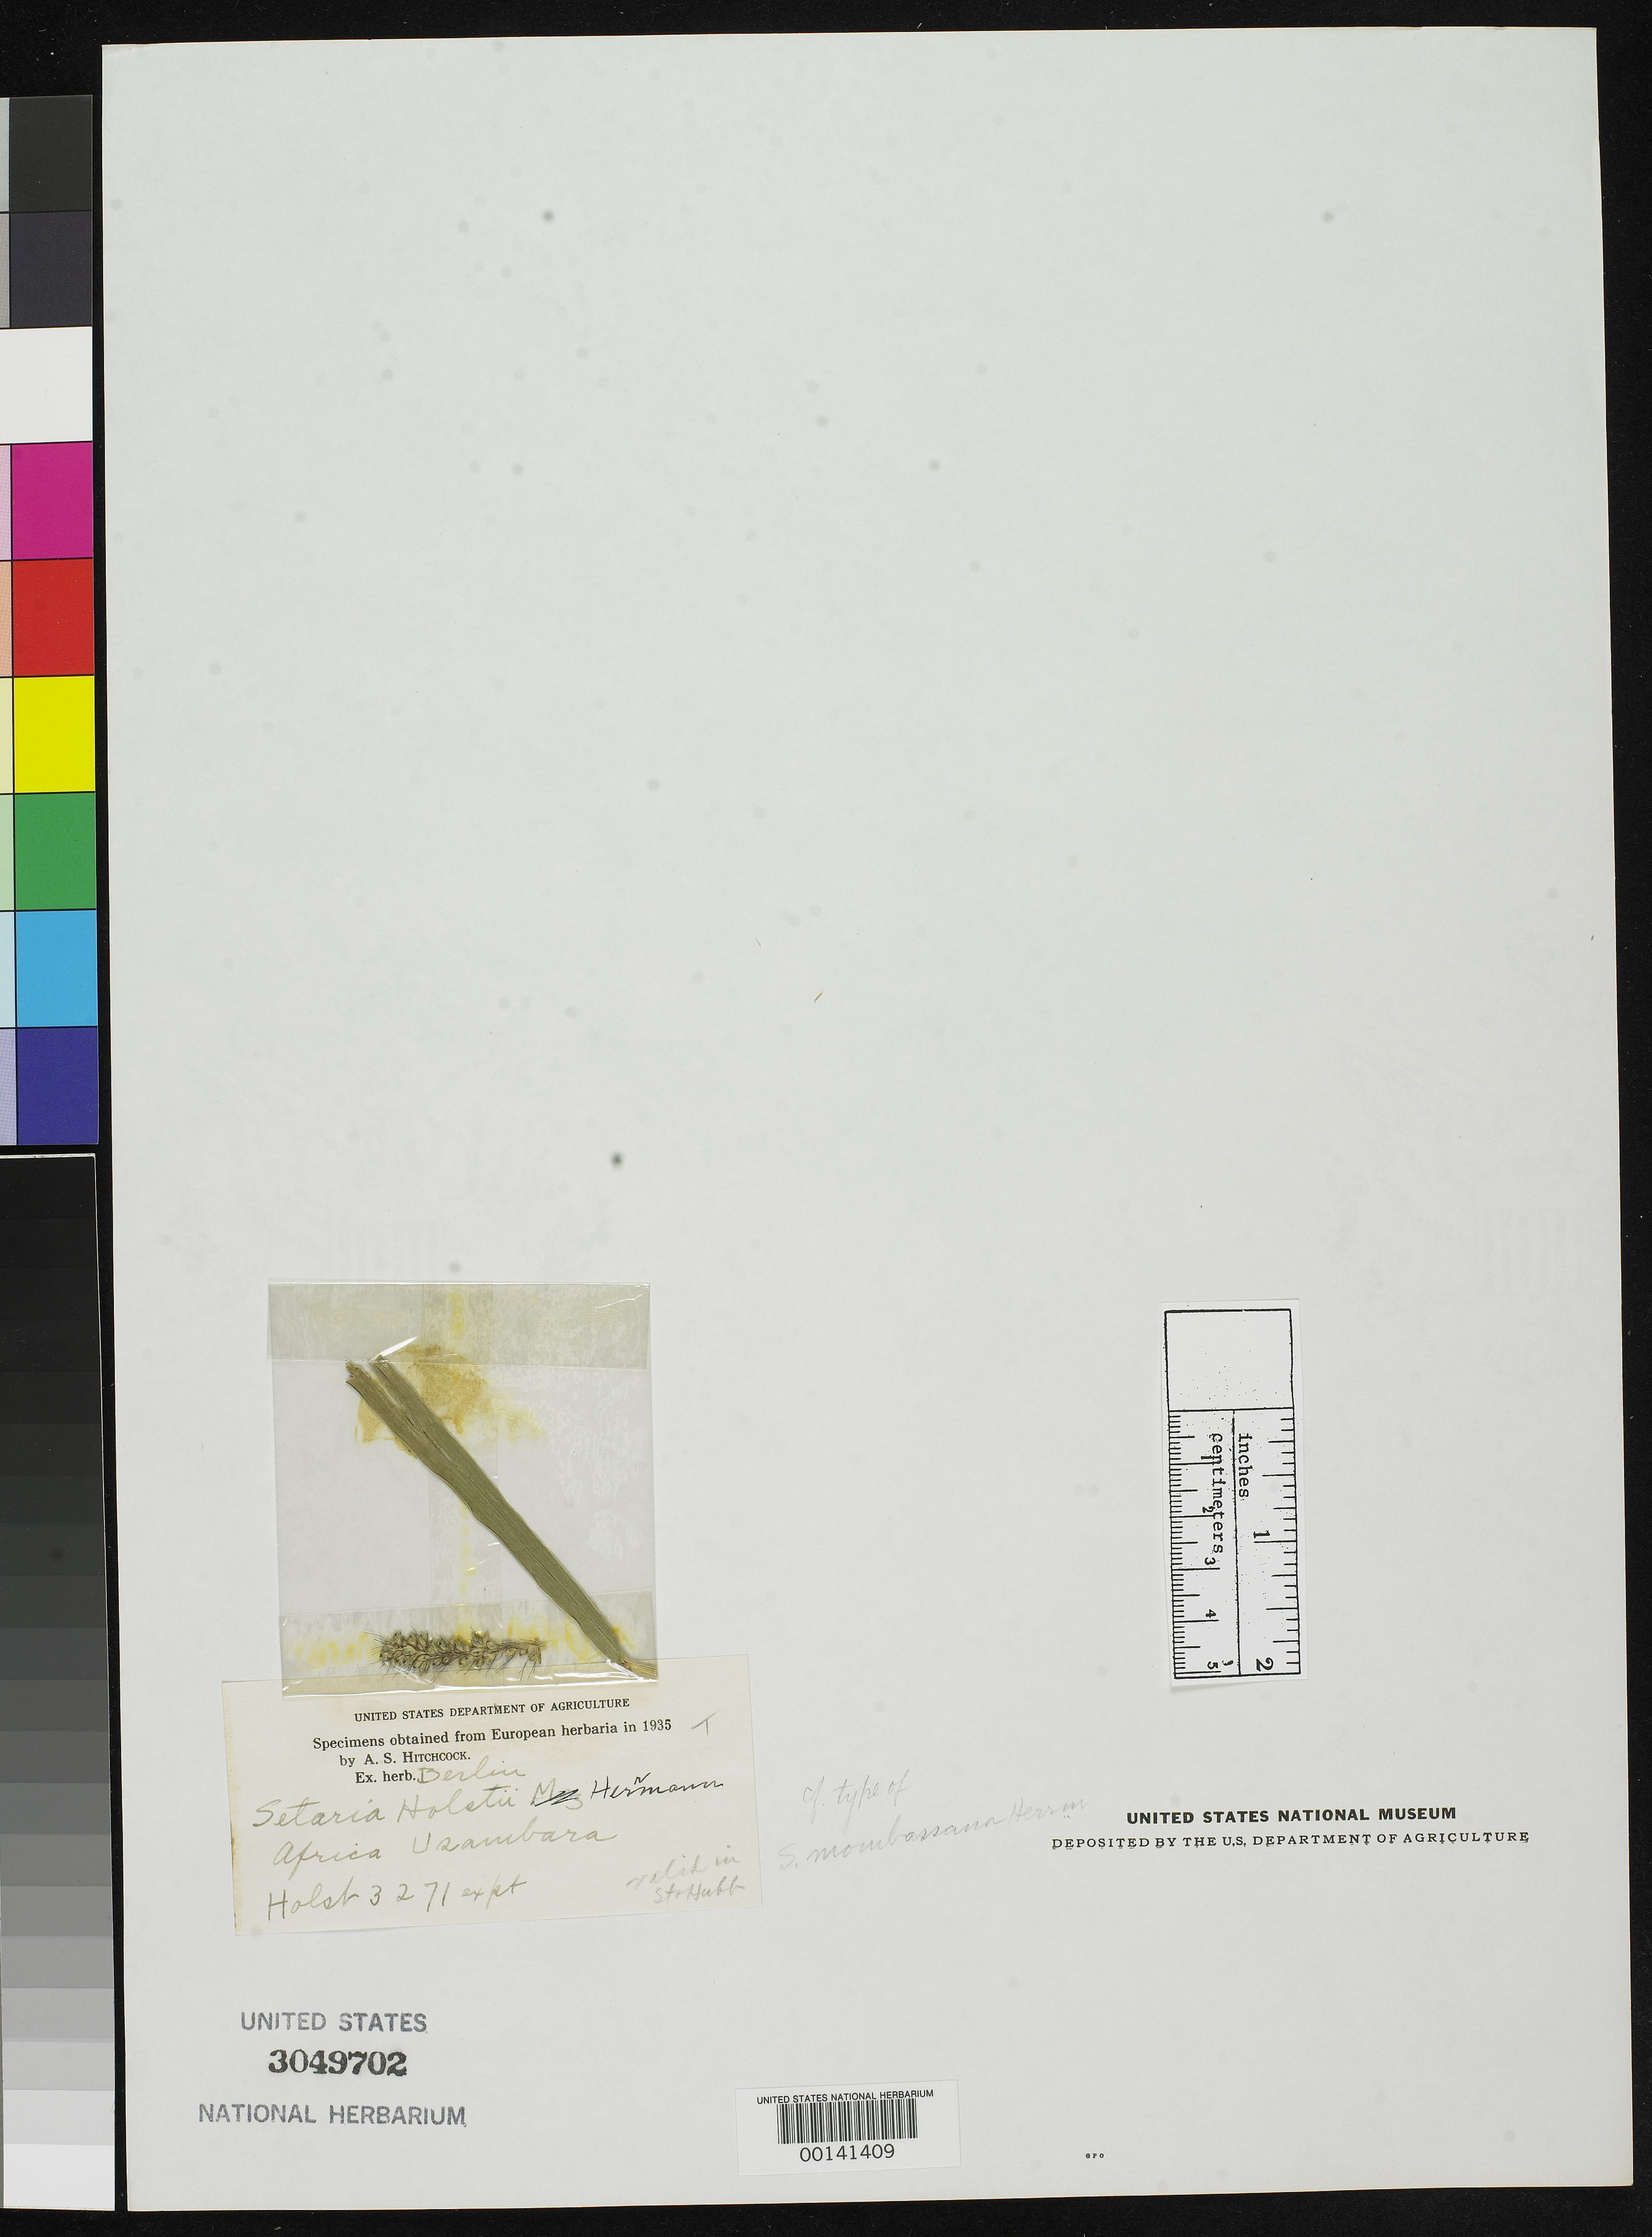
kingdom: Plantae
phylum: Tracheophyta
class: Liliopsida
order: Poales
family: Poaceae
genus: Setaria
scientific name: Setaria holstii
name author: R.A.W. Herrm.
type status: Type Fragment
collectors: C. H. Holst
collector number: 3271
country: Kenya / Tanzania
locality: Usambara at Lutunde.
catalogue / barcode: US 3049702